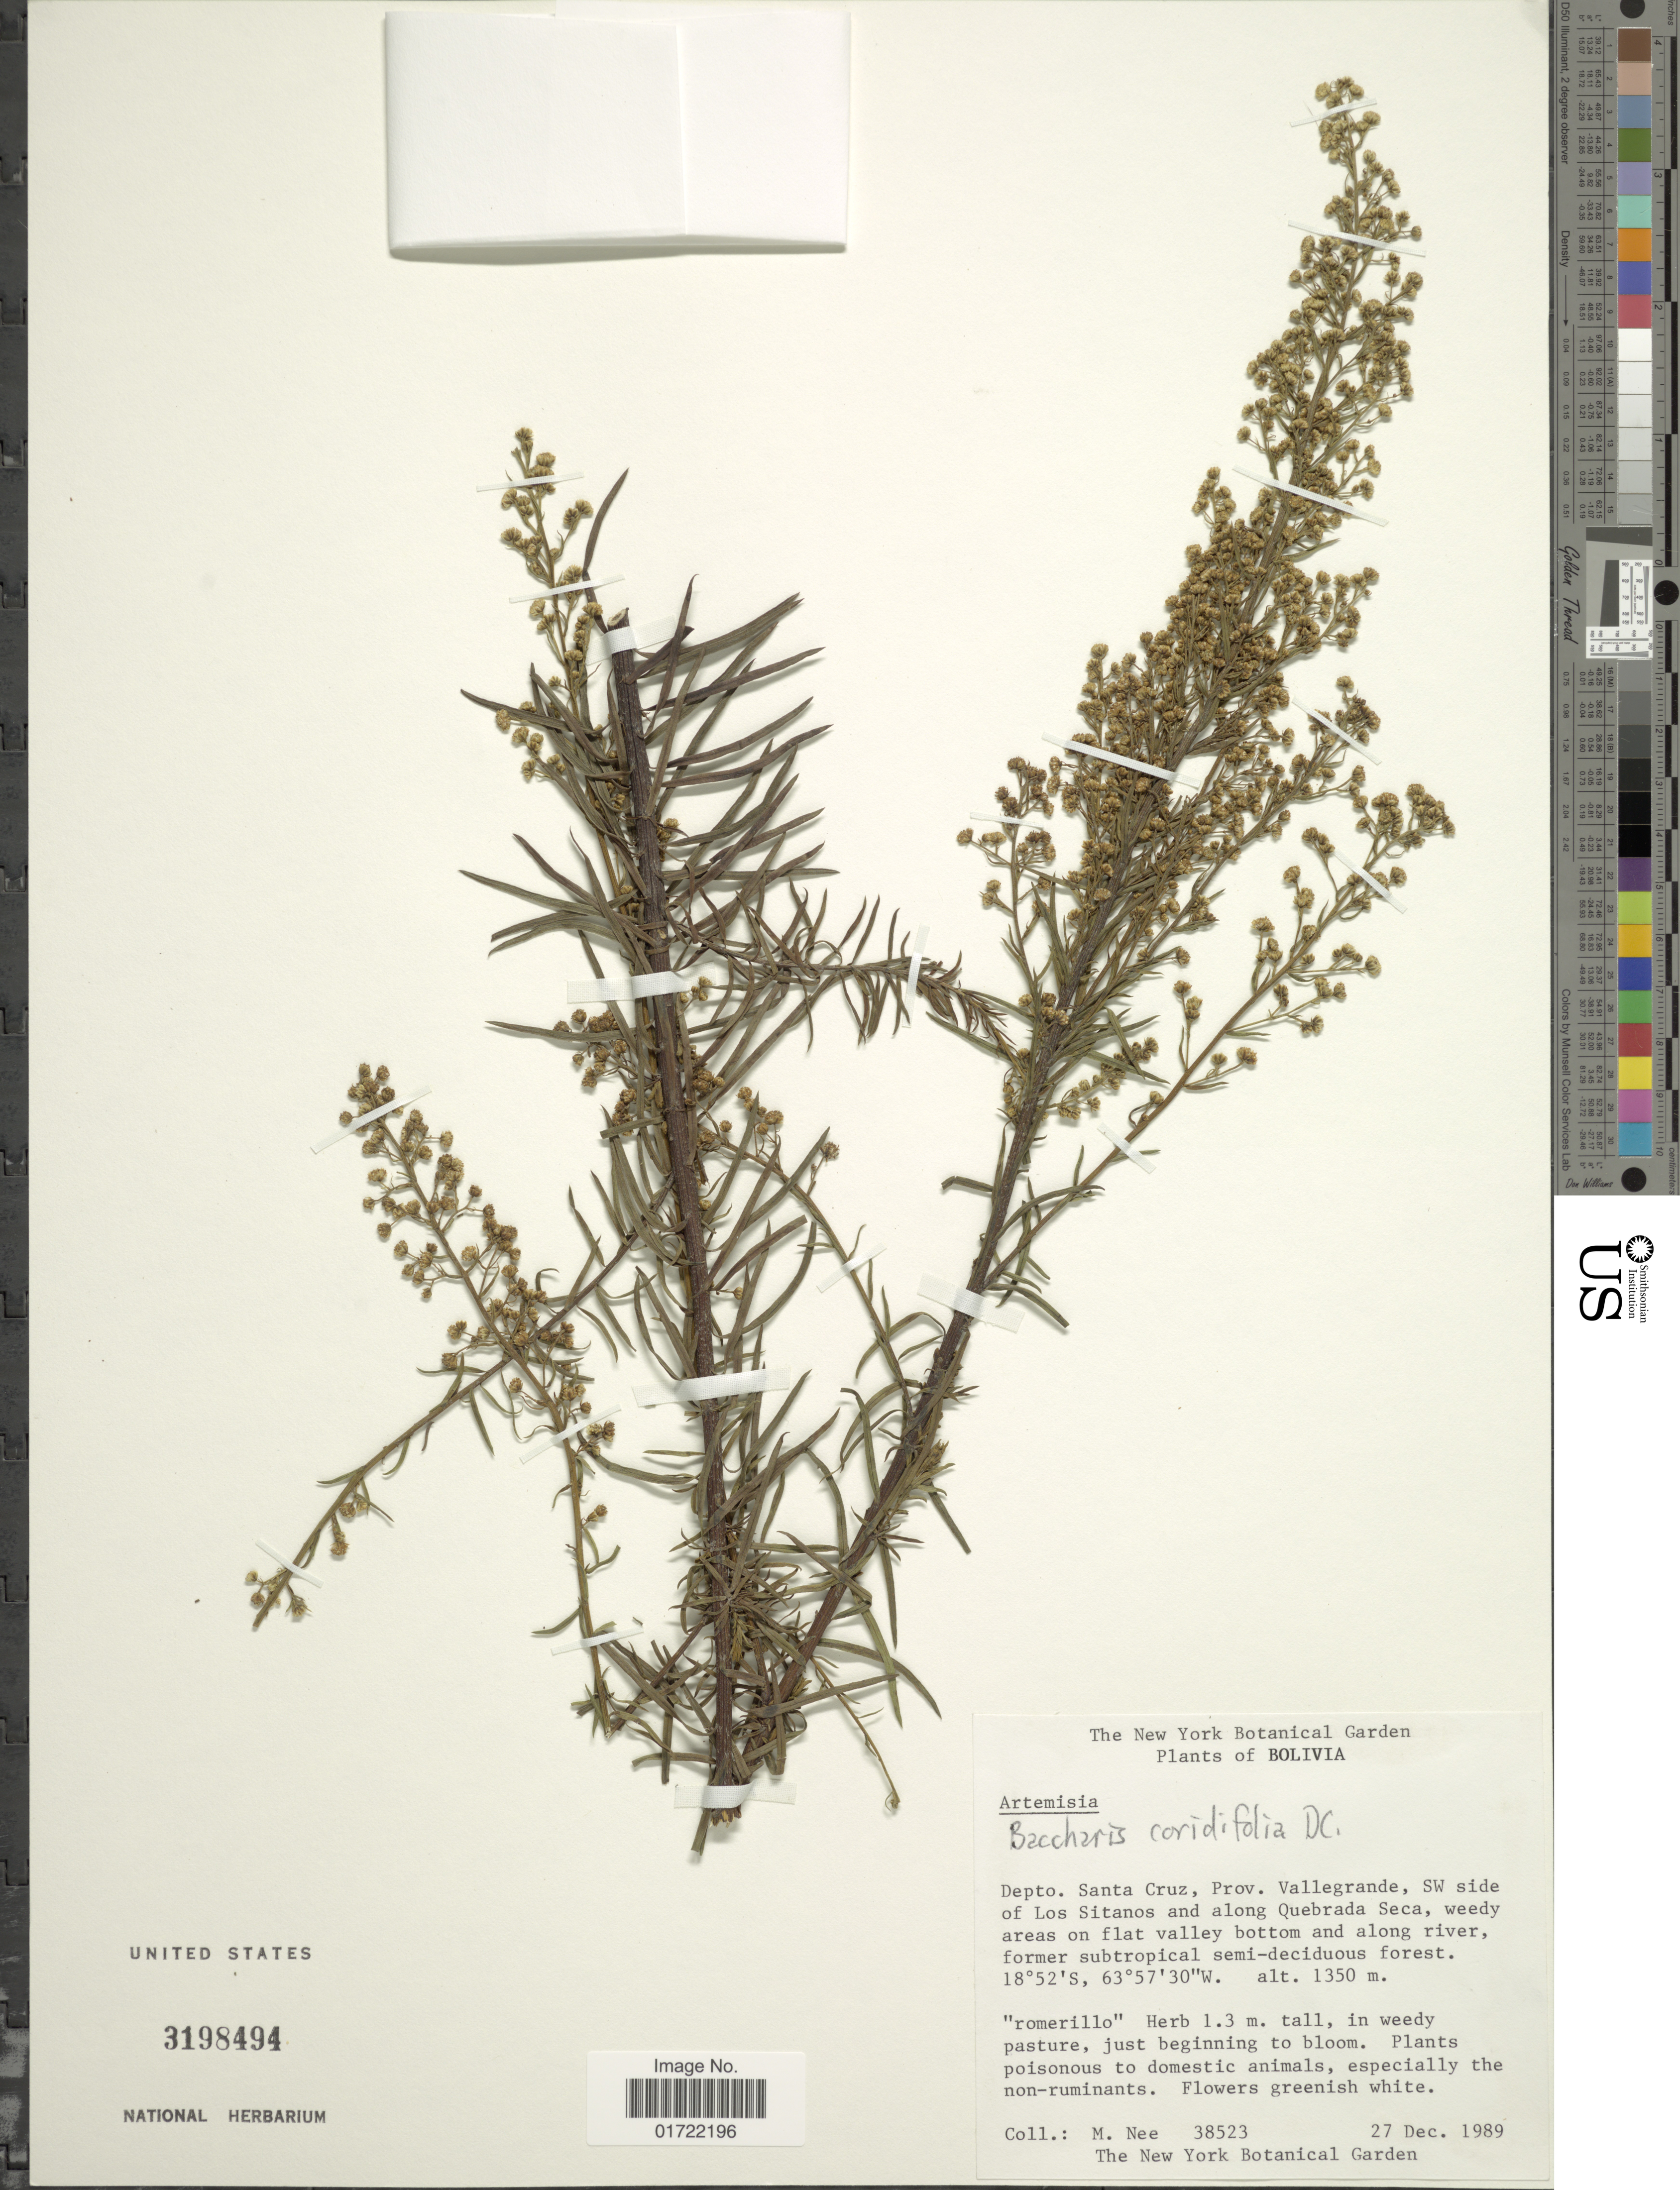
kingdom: Plantae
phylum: Tracheophyta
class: Magnoliopsida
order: Asterales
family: Asteraceae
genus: Baccharis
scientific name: Baccharis coridifolia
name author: DC.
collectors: M. Nee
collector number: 38523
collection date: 1989-12-27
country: Bolivia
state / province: Santa Cruz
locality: Depto. Santa Cruz, Prov. Vallegrande, SW side of Los Sitanos and along Quebrada Seca,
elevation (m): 1350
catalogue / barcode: US 3198484